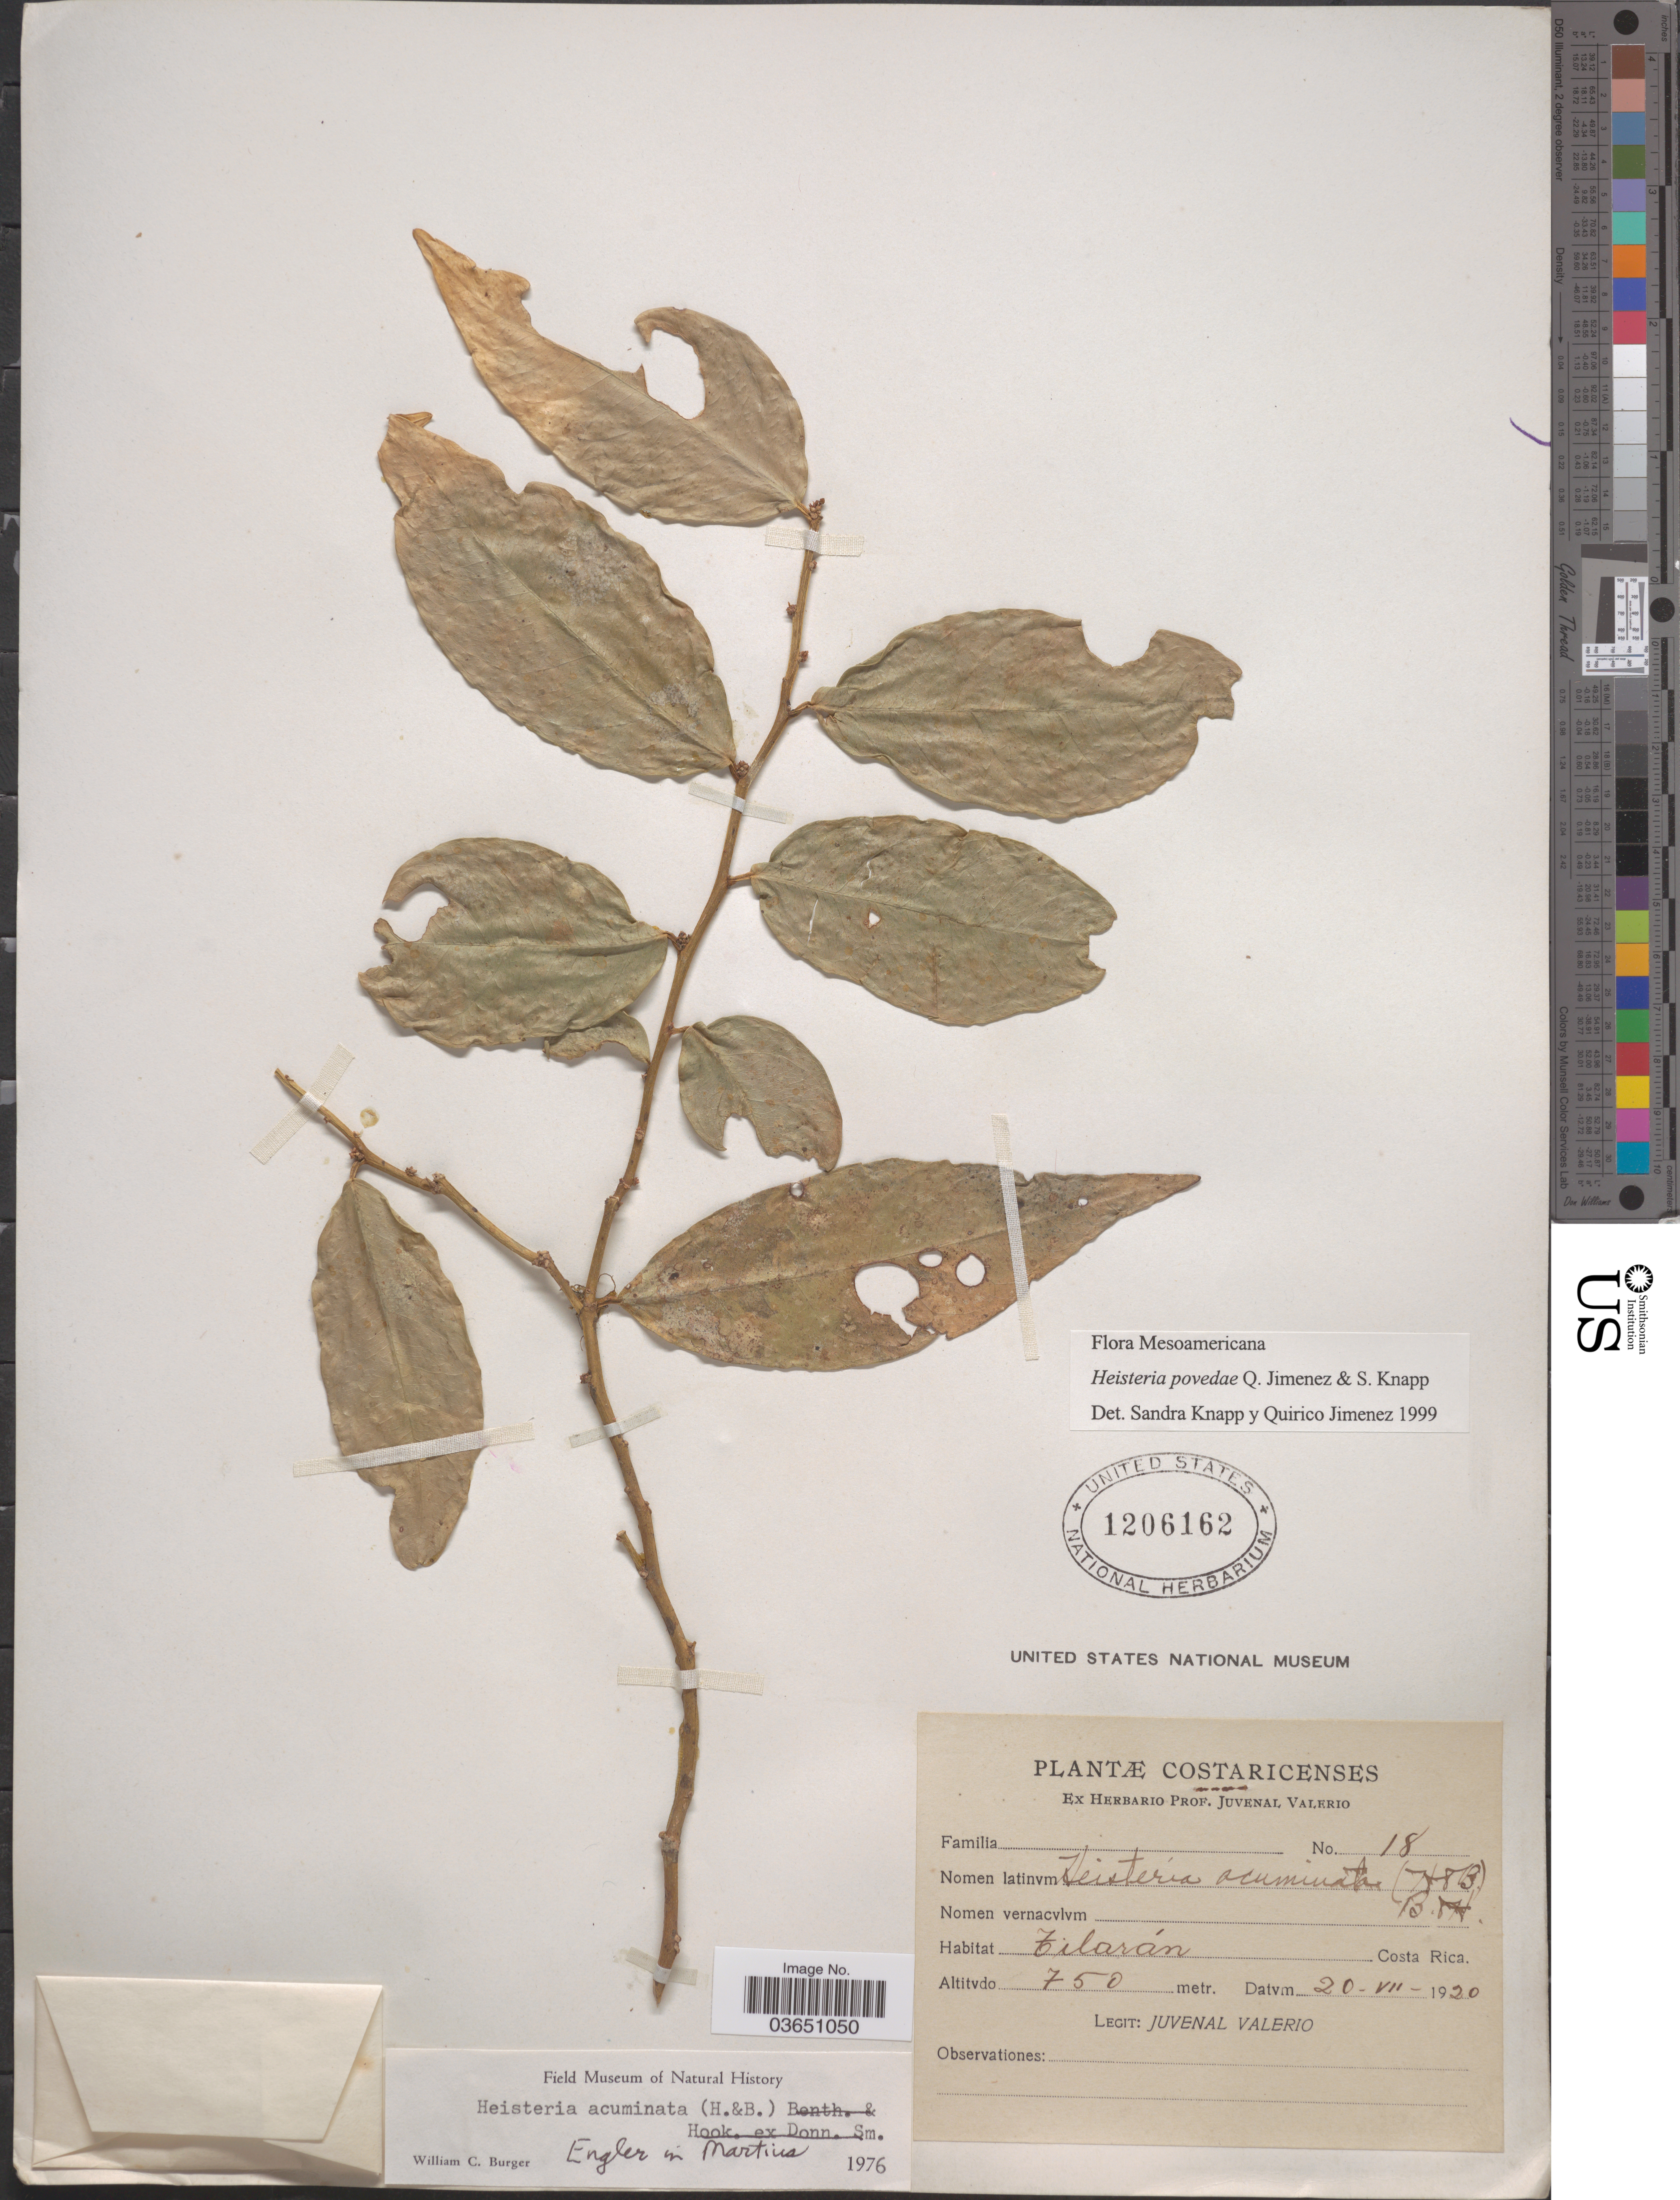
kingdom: Plantae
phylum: Tracheophyta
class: Magnoliopsida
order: Santalales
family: Erythropalaceae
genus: Heisteria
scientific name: Heisteria povedae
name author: Q. Jiménez & S. Knapp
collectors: J. Valerio R.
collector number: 18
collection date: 1920-07-20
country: Costa Rica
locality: Tilarán.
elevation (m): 750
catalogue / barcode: US 1206162